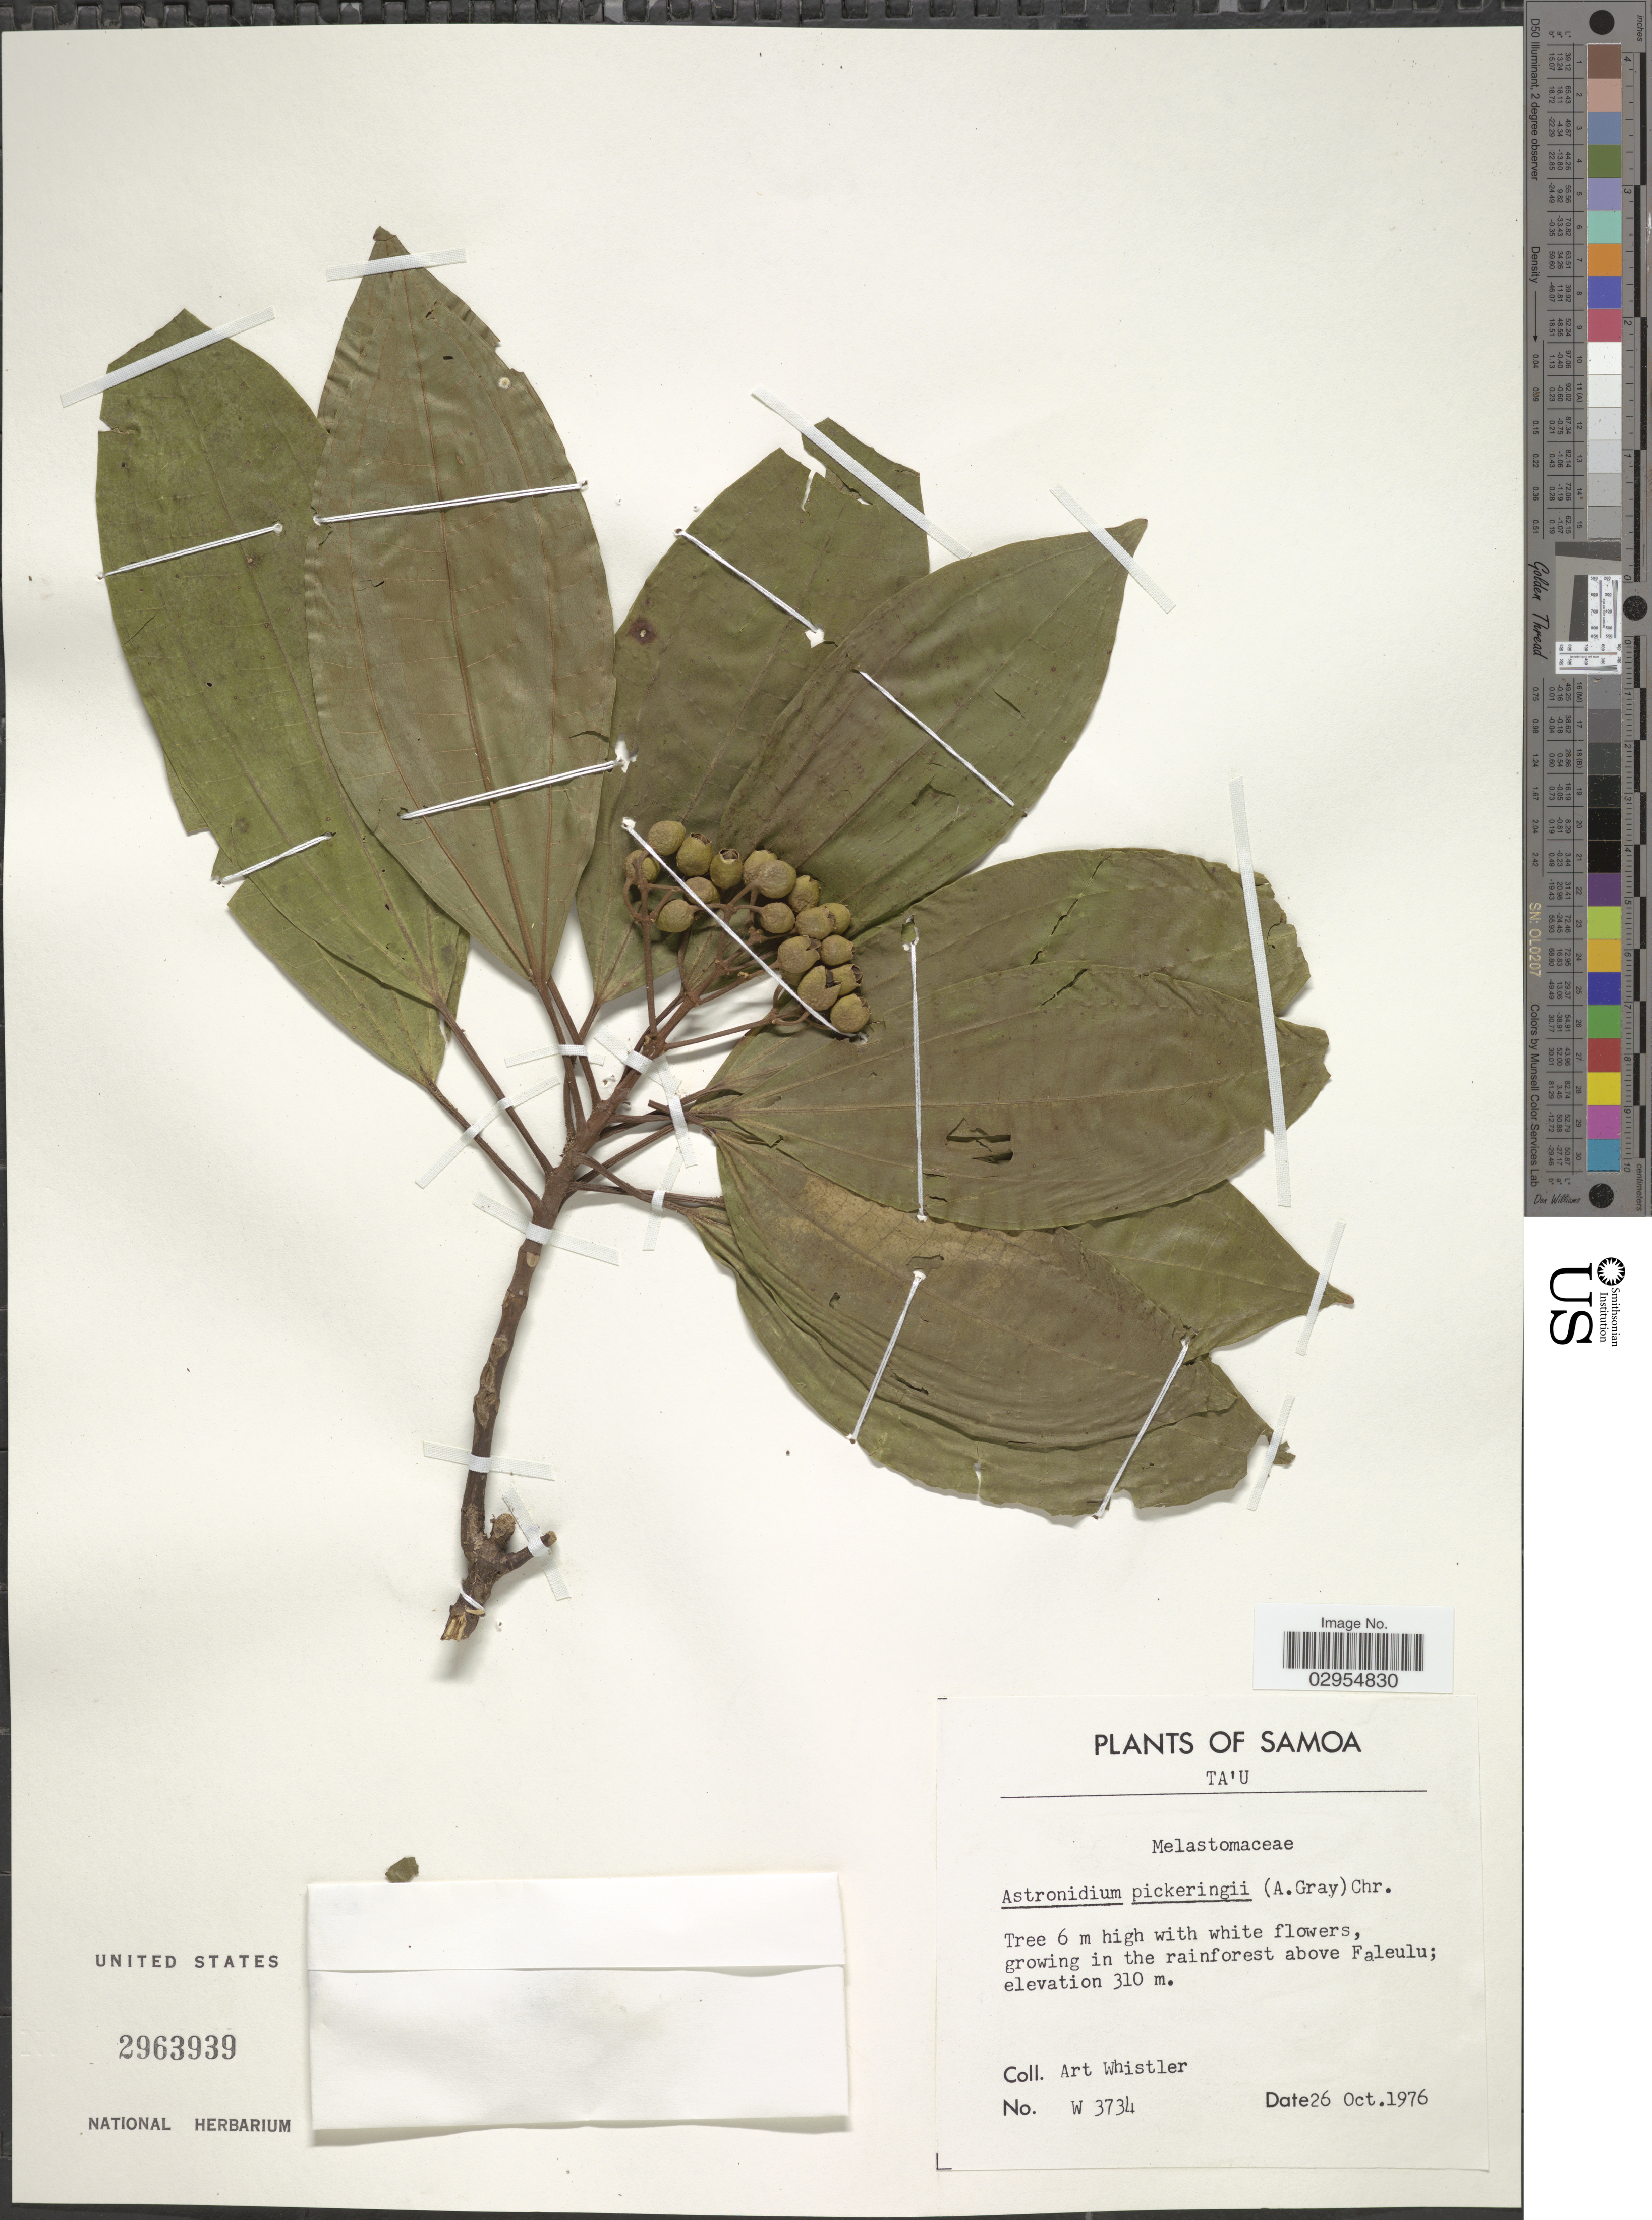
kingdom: Plantae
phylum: Tracheophyta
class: Magnoliopsida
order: Myrtales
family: Melastomataceae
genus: Astronidium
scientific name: Astronidium pickeringii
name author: (A. Gray) Christoph.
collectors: A. Whistler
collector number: W 3734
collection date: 1976-10-26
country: American Samoa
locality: Samoa. Ta'u. Growing in the rainforest above Faleulu.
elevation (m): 310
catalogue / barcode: US 2963939